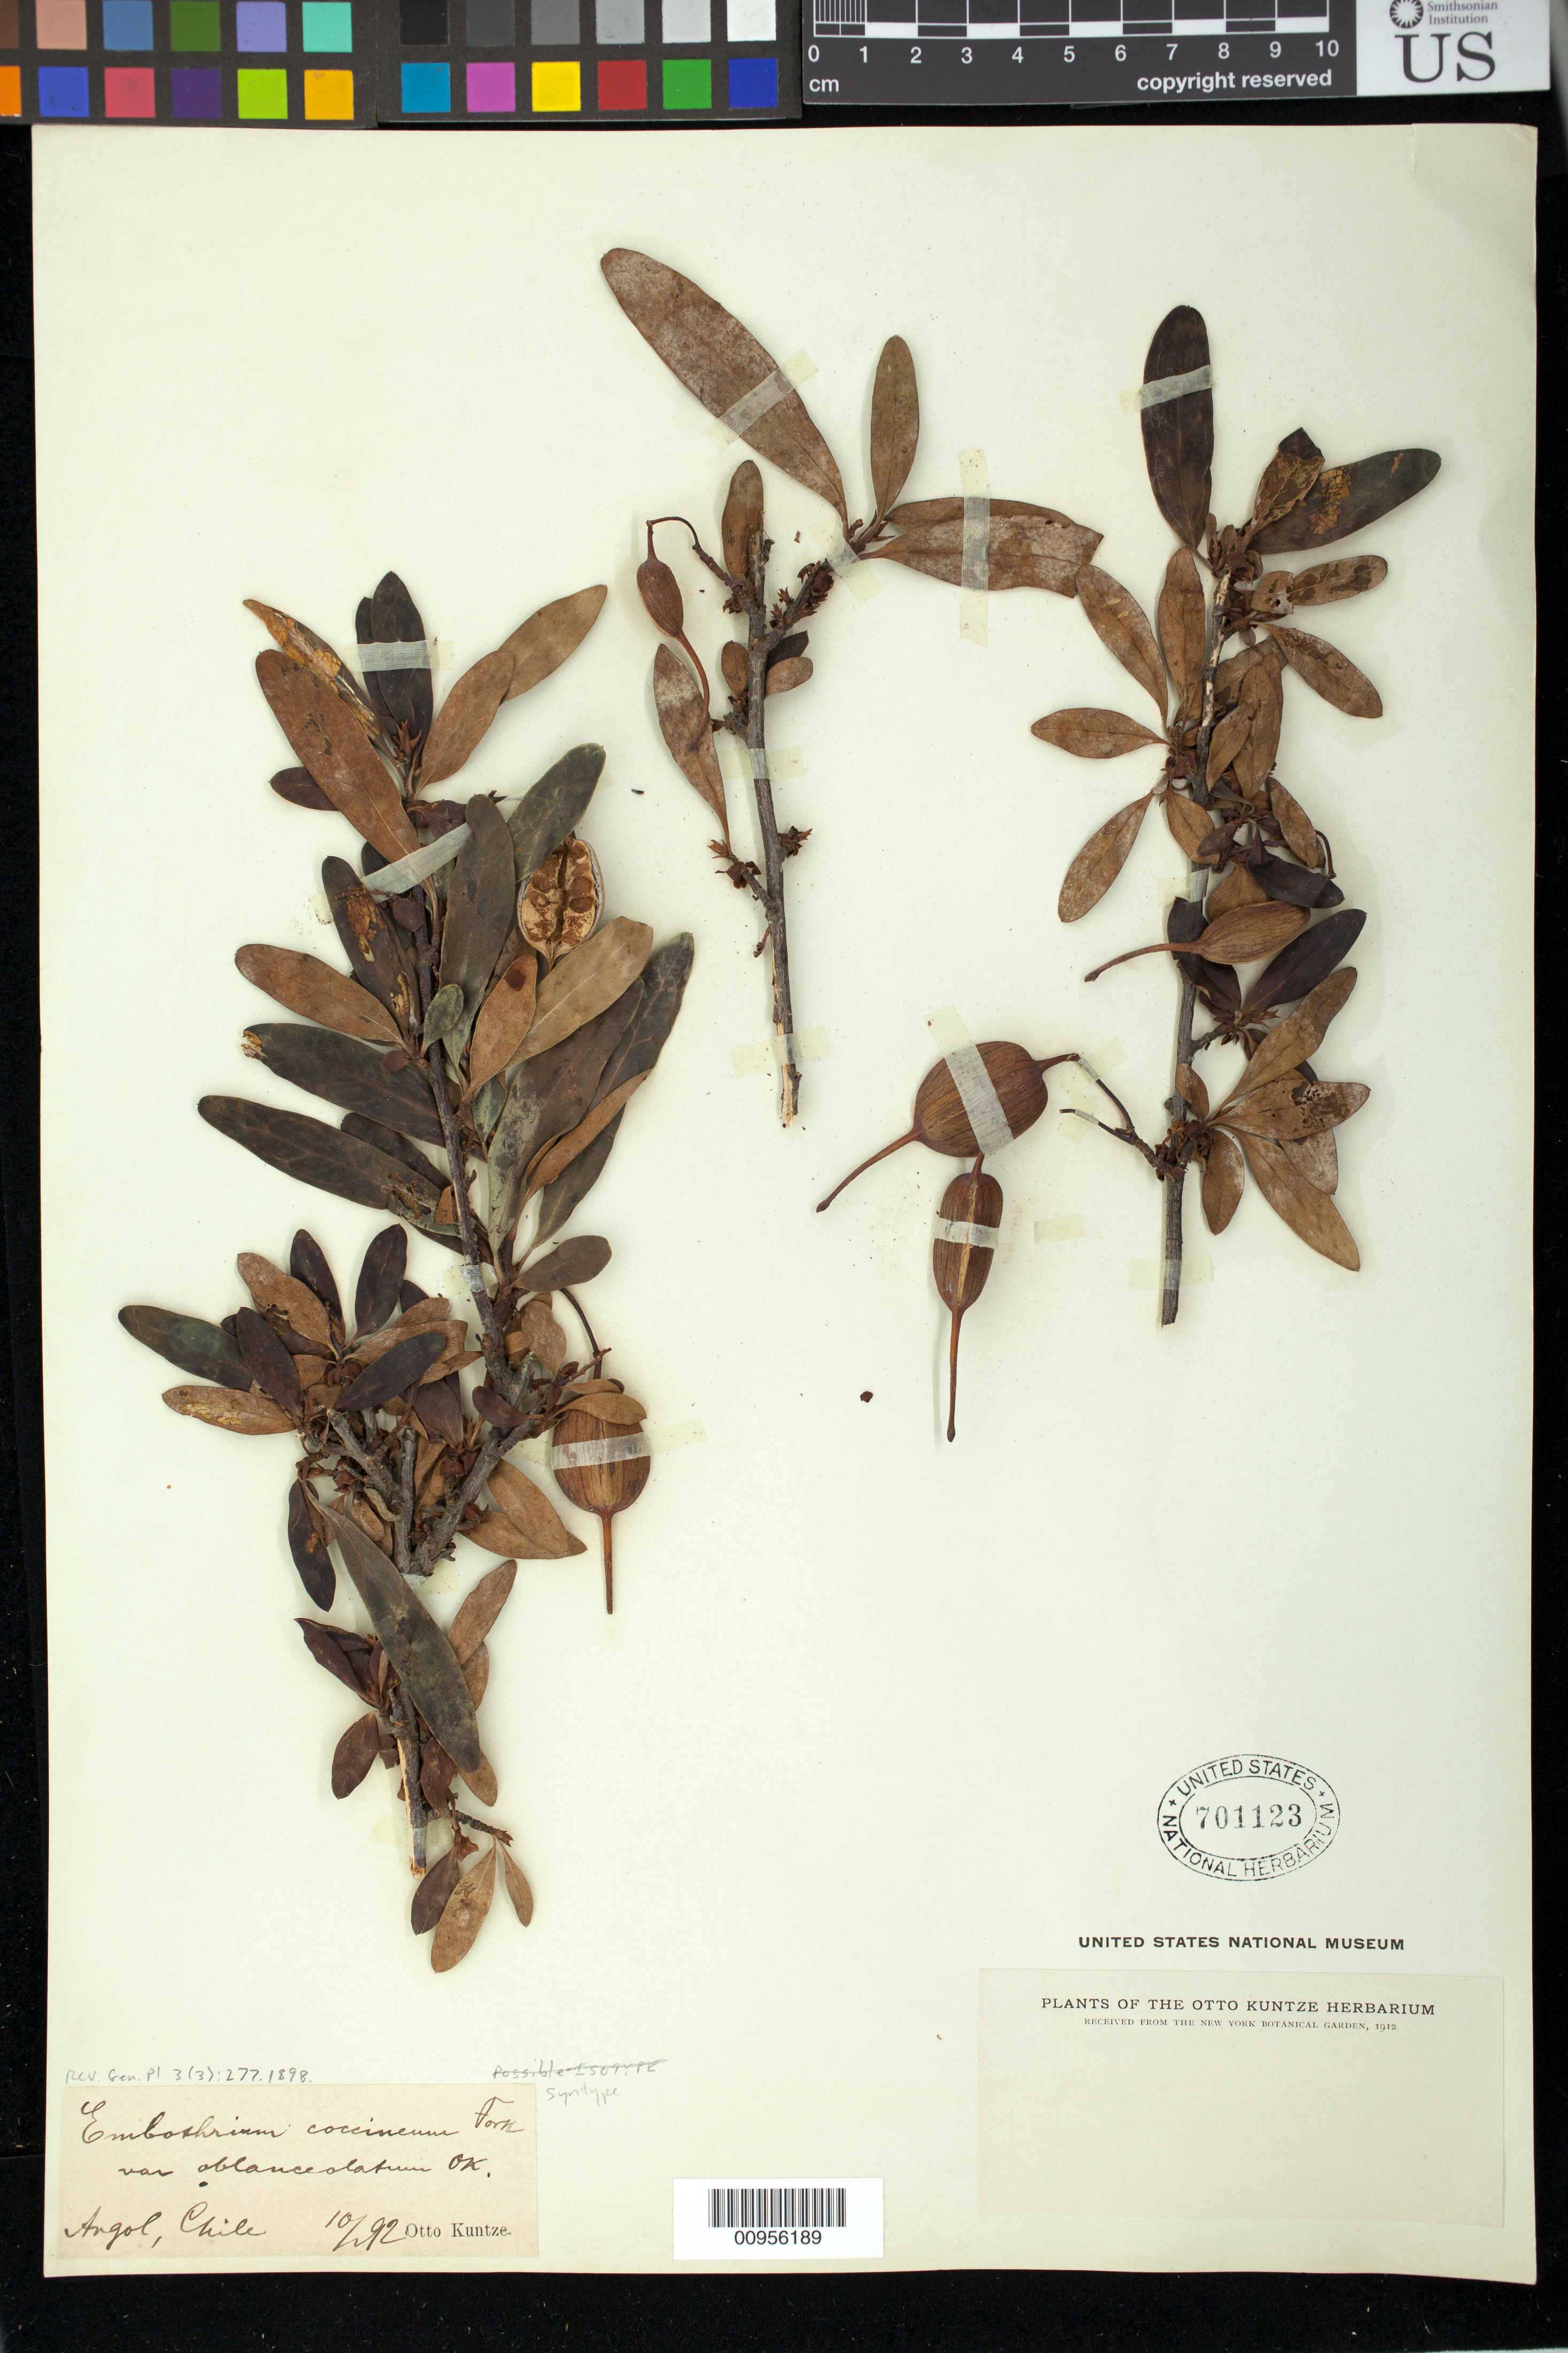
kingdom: Plantae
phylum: Tracheophyta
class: Magnoliopsida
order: Proteales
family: Proteaceae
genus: Embothrium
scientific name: Embothrium coccineum var. oblanceolatum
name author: Kuntze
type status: Syntype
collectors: C.E.O. Kuntze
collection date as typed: Oct 1892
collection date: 1892-10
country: Chile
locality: Angol, Chile.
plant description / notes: Currently accepted name as cited by Pennington in Prance et al., Fl. Neotrop. Monogr. 10: 29 (2007). One of two syntypes cited in protologue; Pennington erroneously cites Moreno 749 (NY) as "holotype".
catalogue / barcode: US 701123